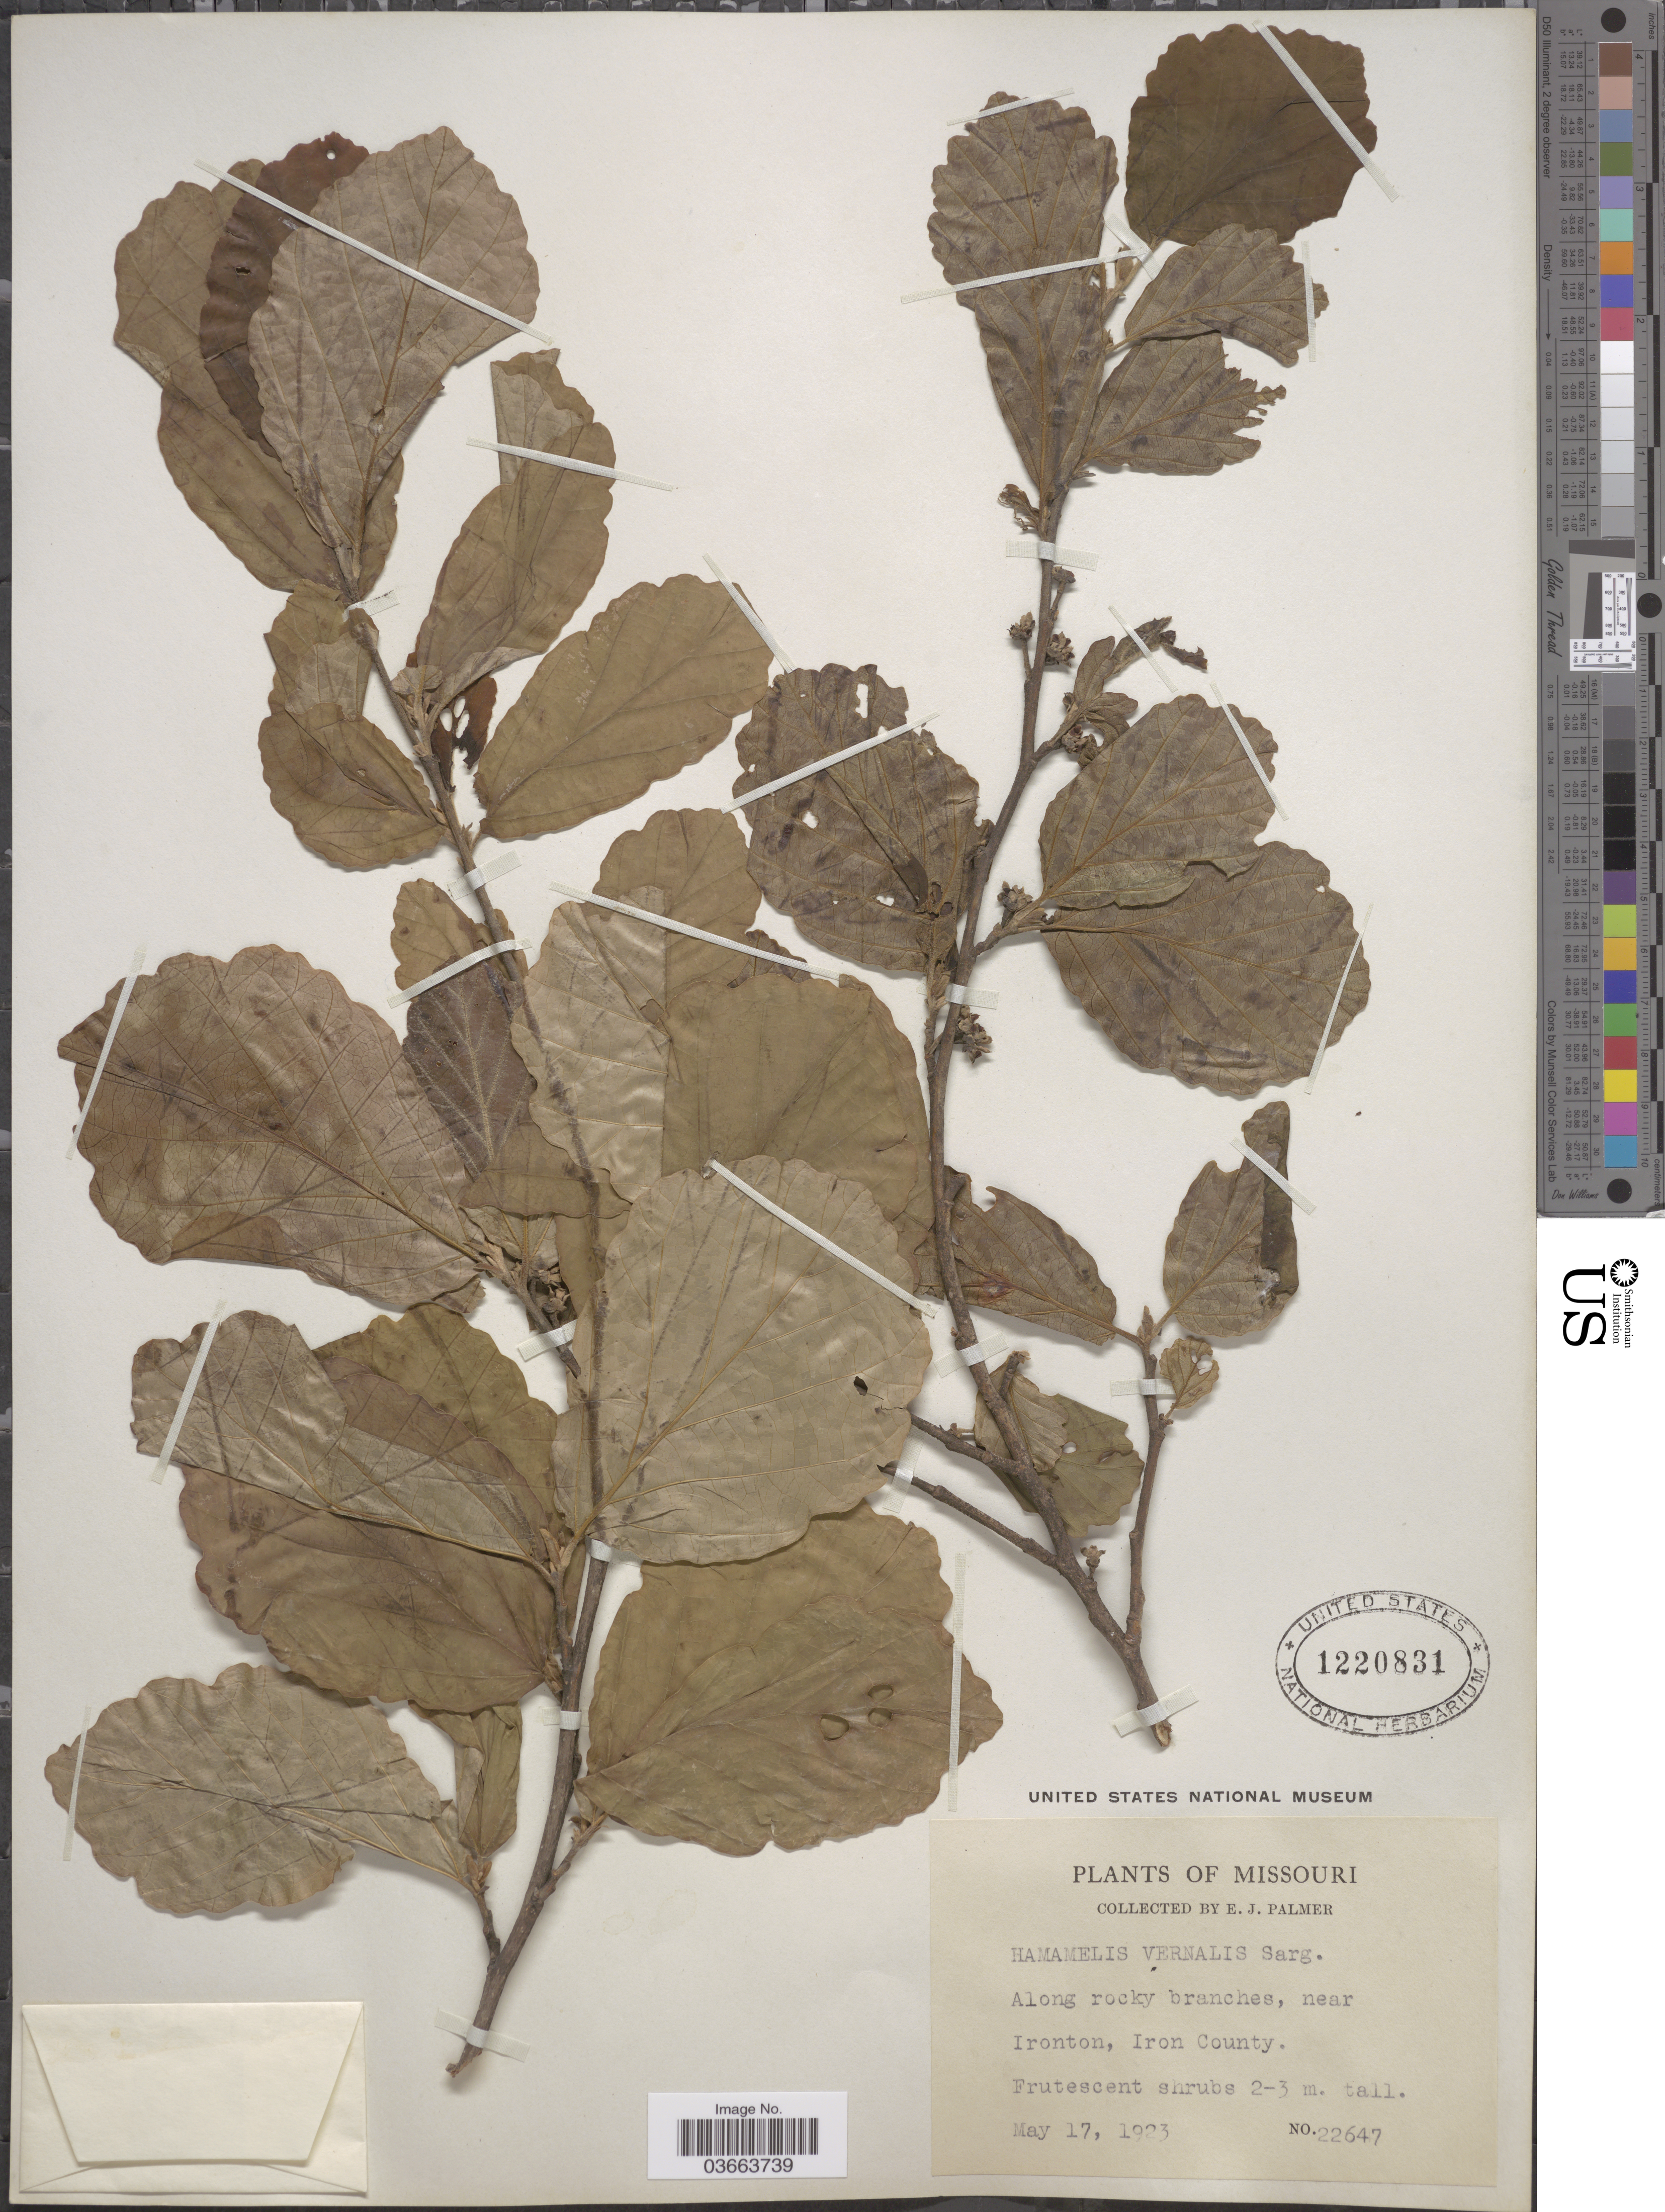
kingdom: Plantae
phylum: Tracheophyta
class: Magnoliopsida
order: Saxifragales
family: Hamamelidaceae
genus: Hamamelis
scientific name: Hamamelis vernalis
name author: Sarg.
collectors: E. J. Palmer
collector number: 22647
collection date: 1923-05-17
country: United States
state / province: Missouri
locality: Near Ironton, Iron County.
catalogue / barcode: US 1220831